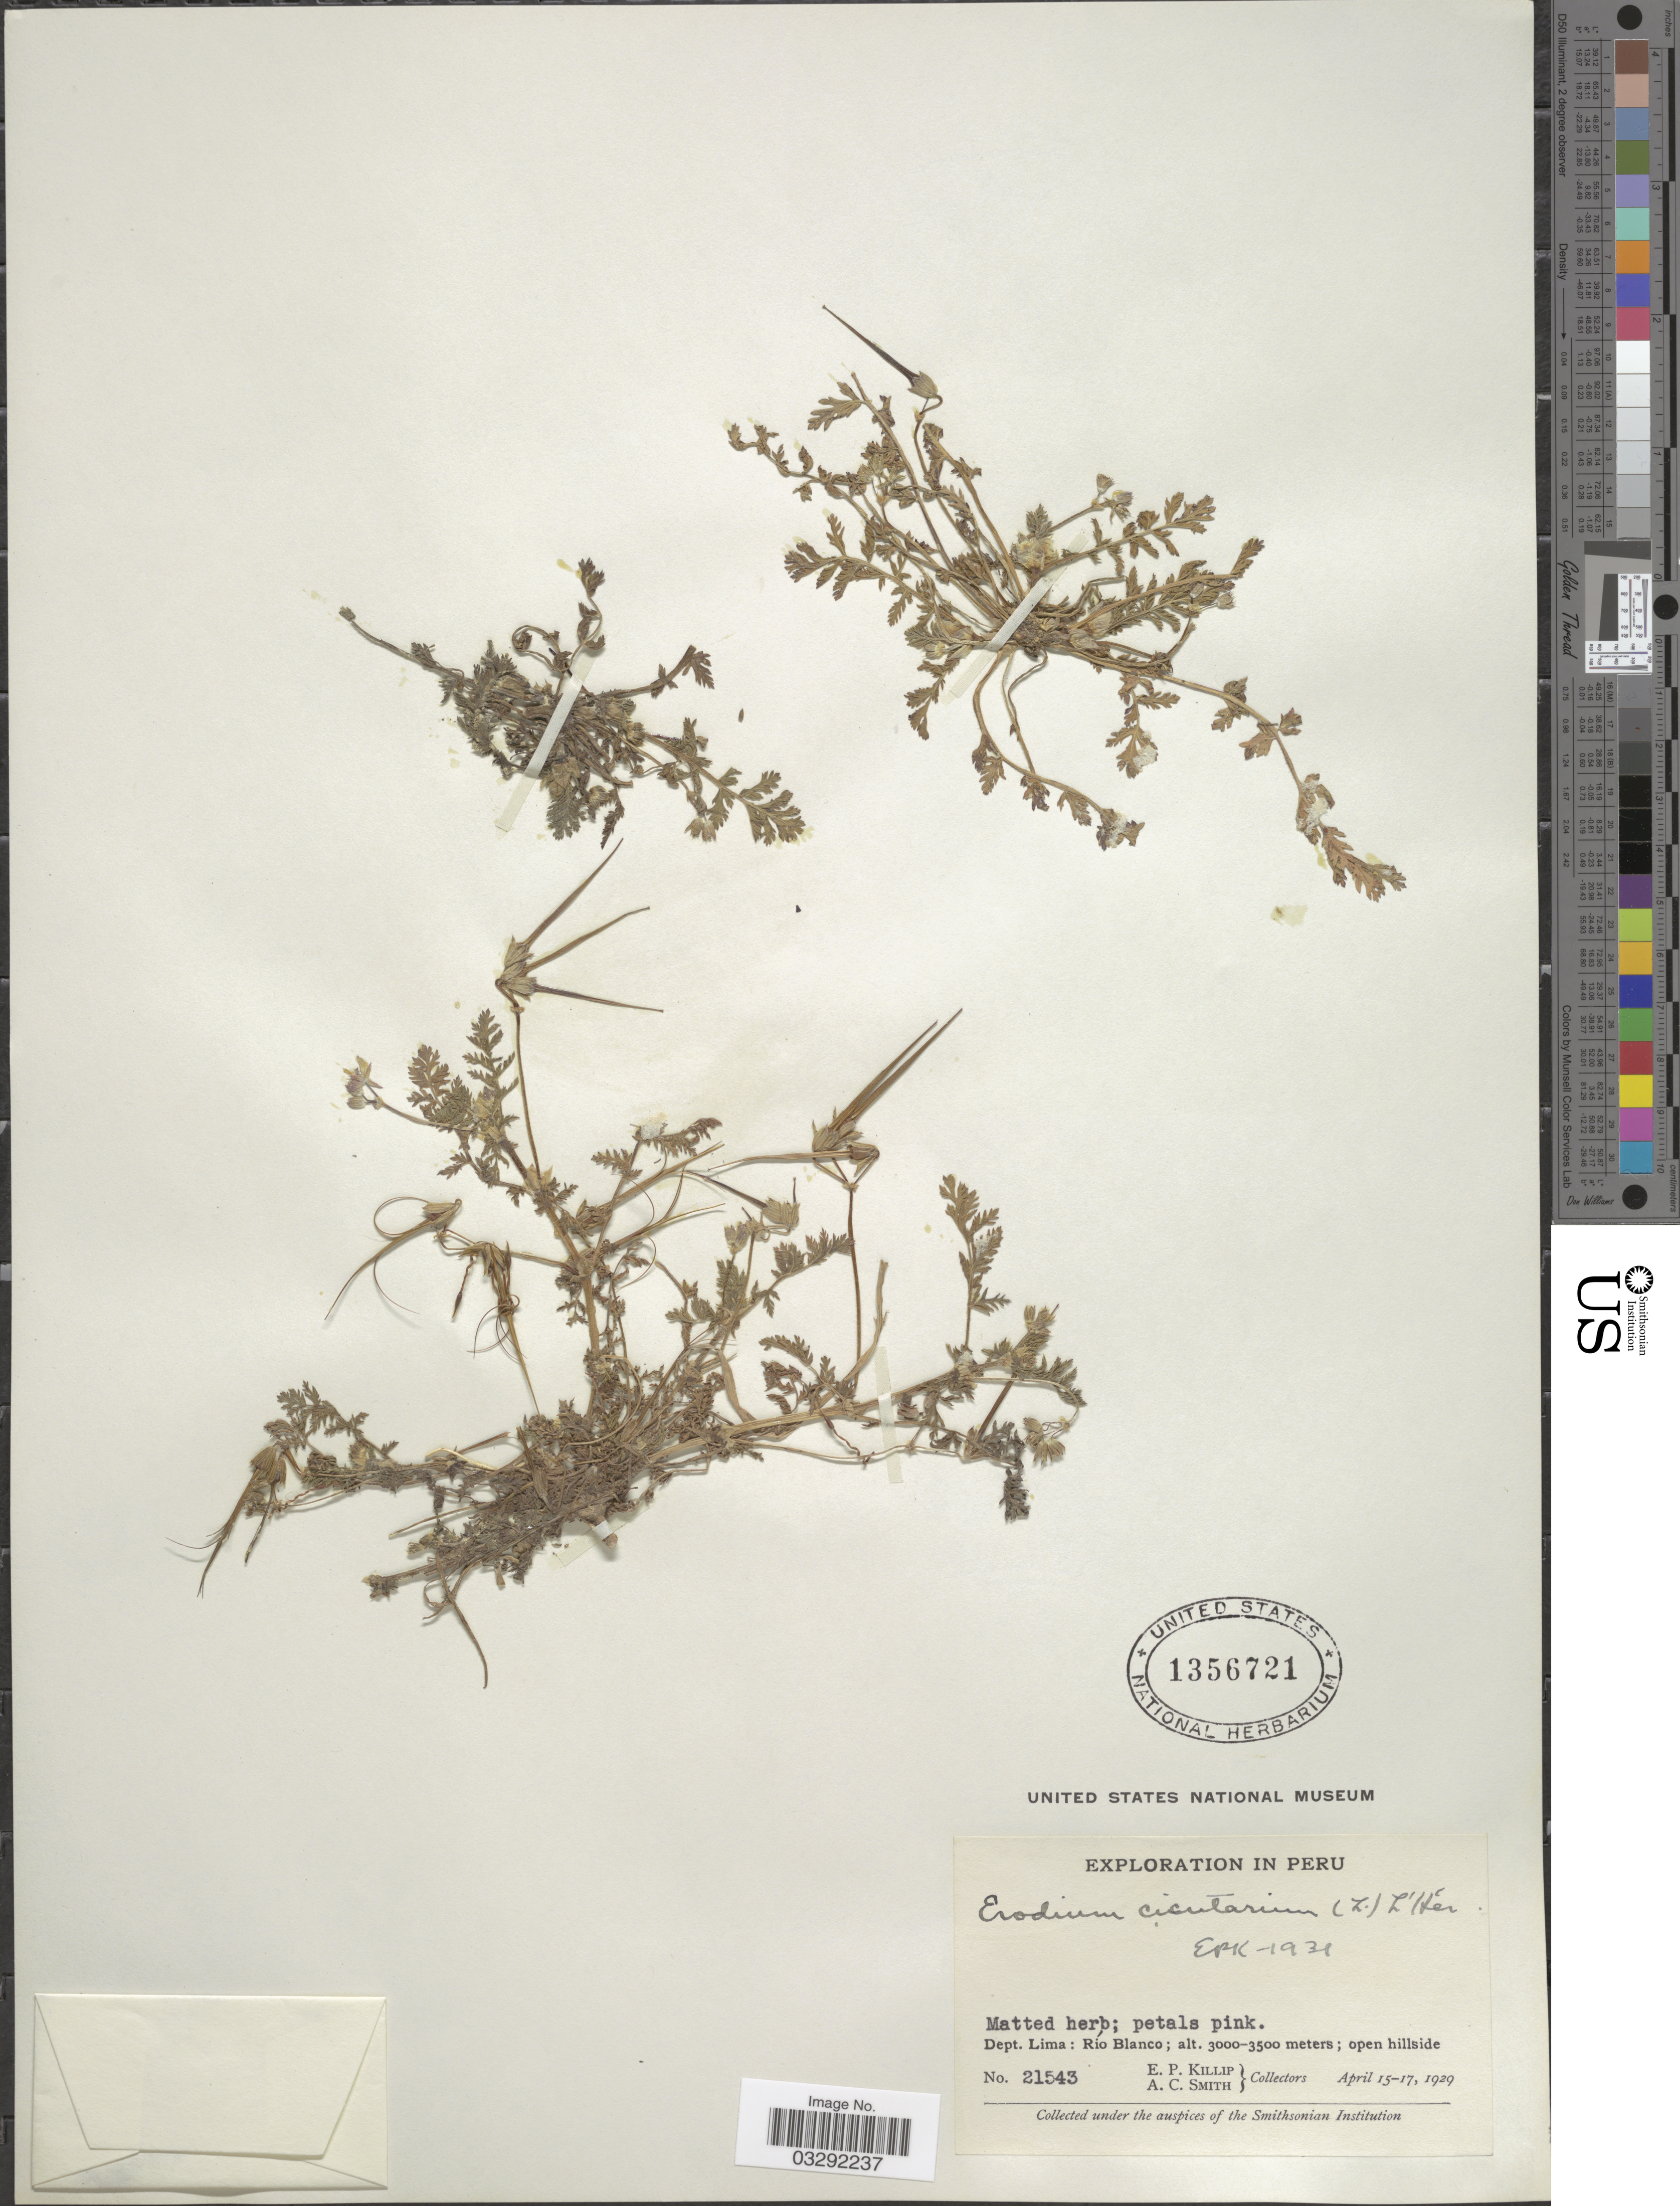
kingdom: Plantae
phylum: Tracheophyta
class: Magnoliopsida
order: Geraniales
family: Geraniaceae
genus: Erodium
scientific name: Erodium cicutarium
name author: (L.) L'Hér.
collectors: E. P. Killip & A. C. Smith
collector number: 21543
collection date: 1929-04-15/1929-04-17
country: Peru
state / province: Lima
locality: Dept. Lima: Río Blanco.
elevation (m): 3000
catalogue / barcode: US 1356721